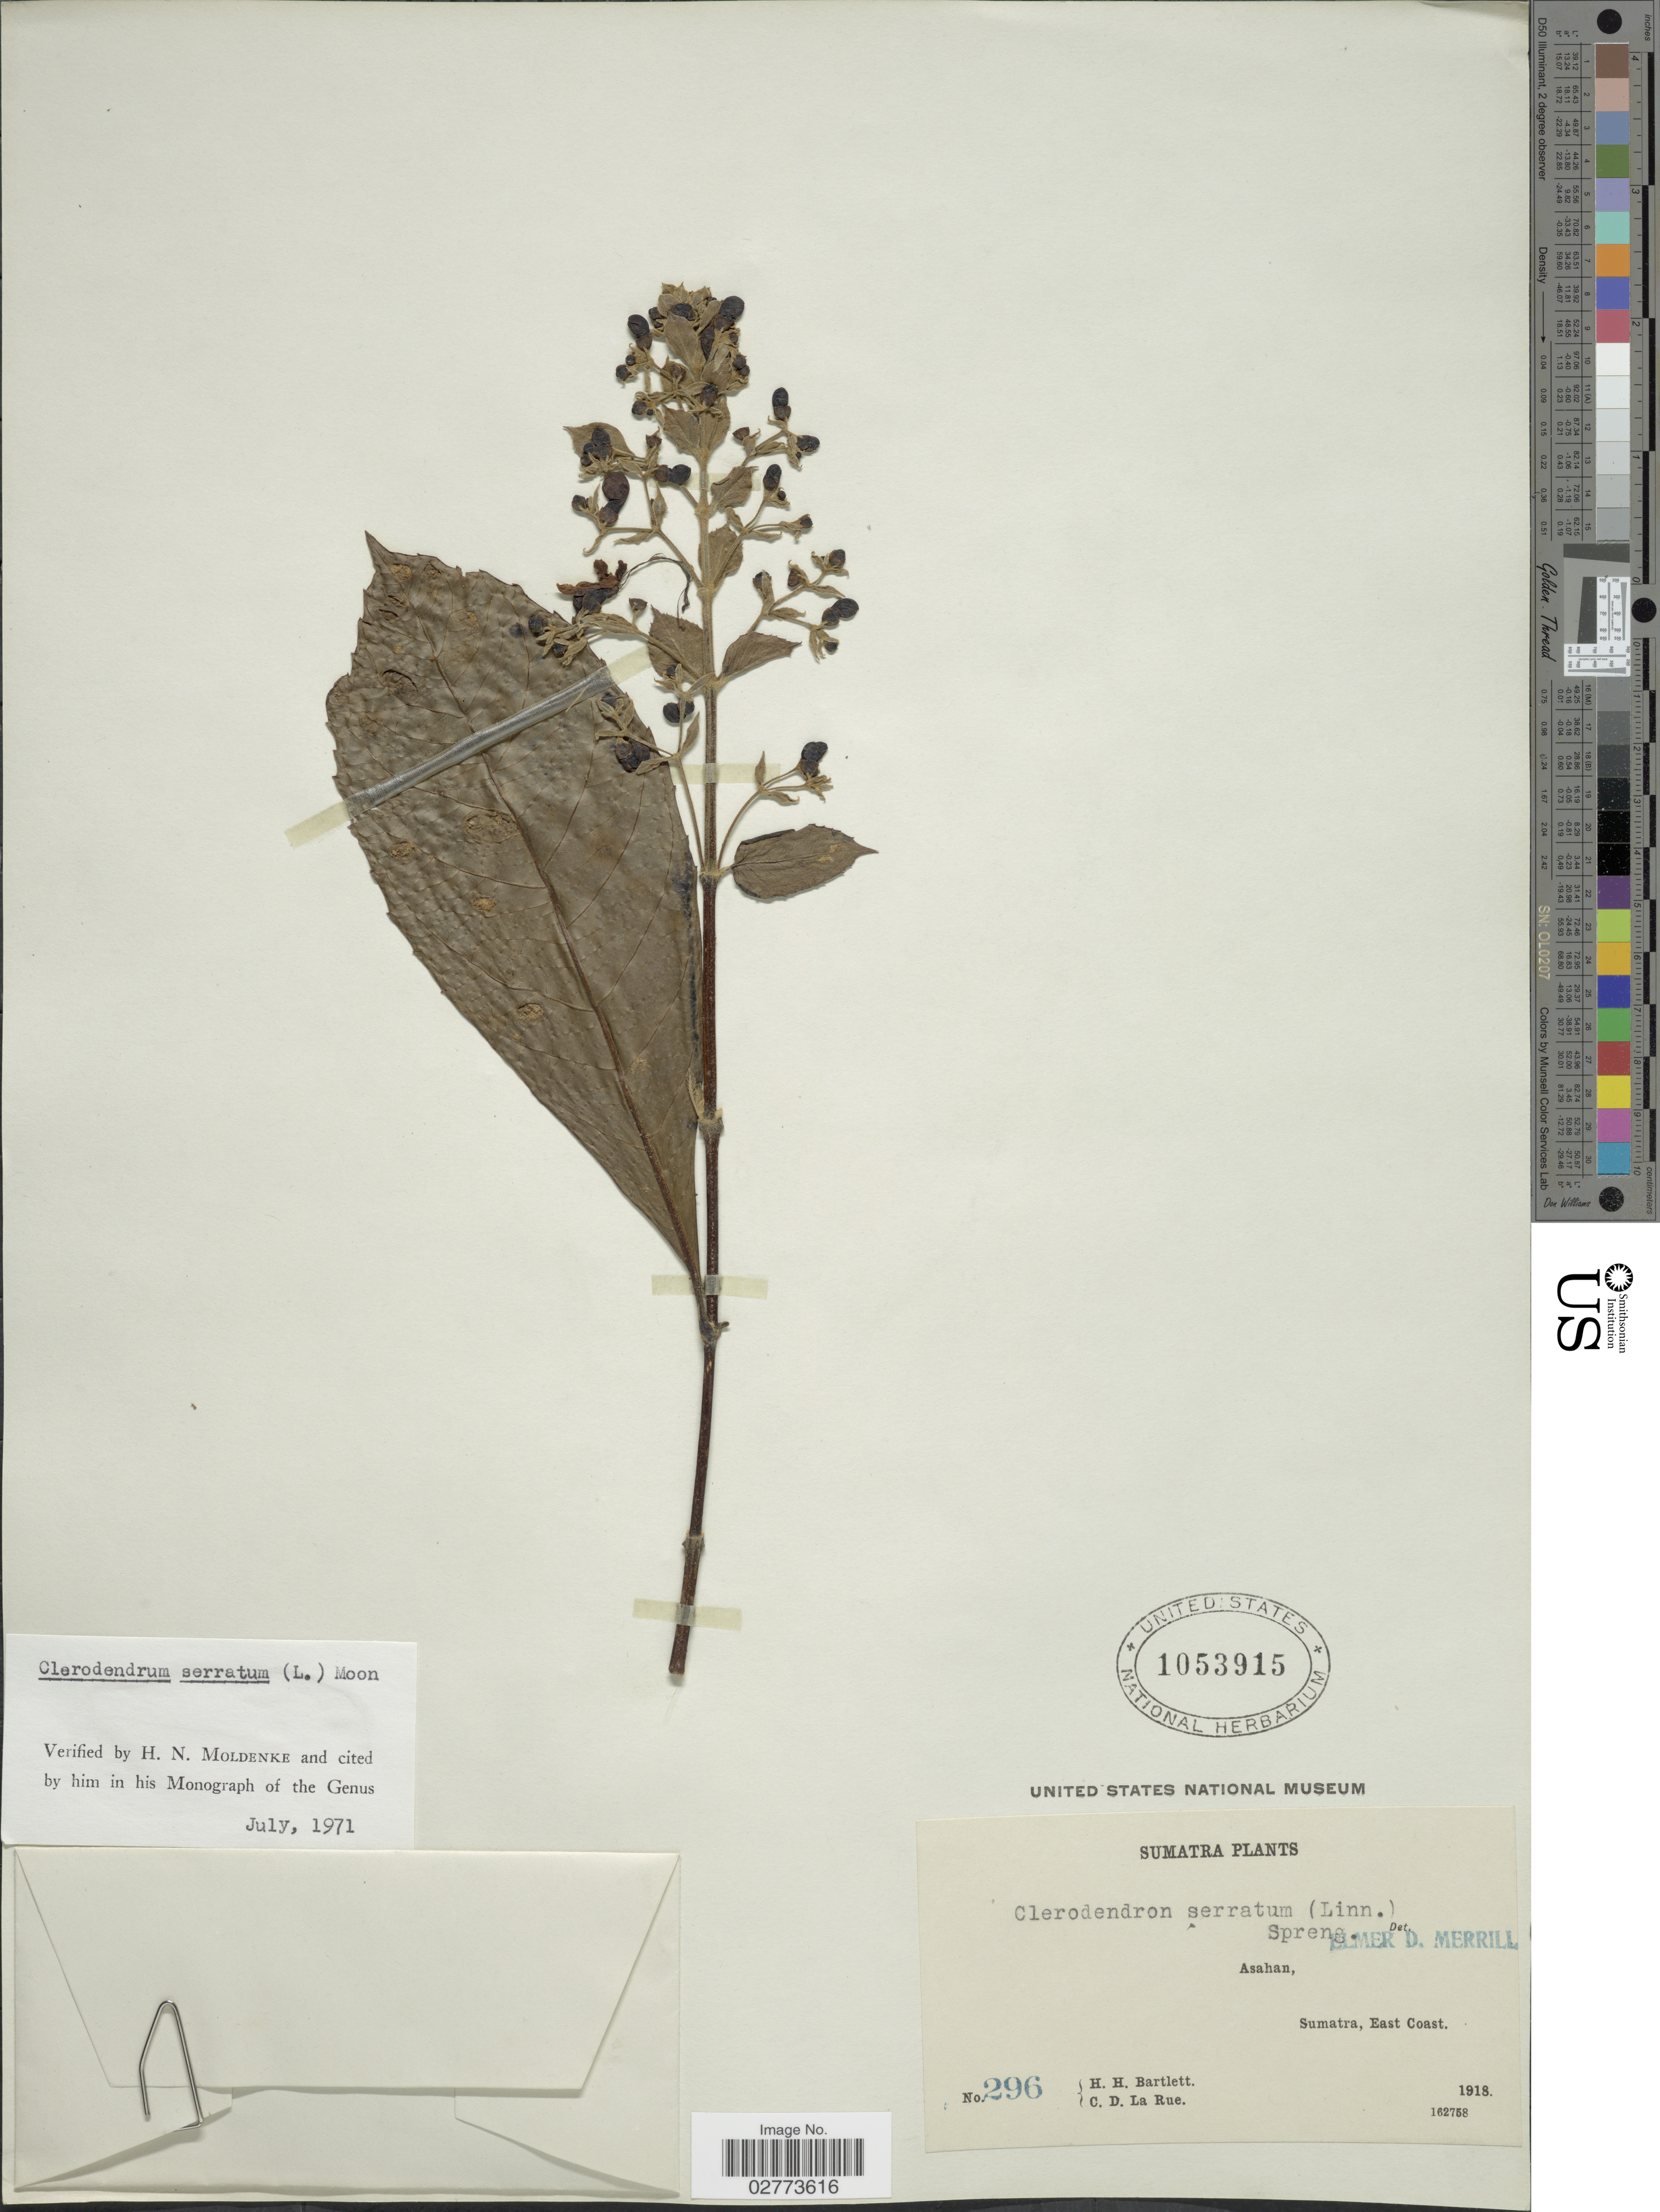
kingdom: Plantae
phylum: Tracheophyta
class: Magnoliopsida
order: Lamiales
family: Lamiaceae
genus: Clerodendrum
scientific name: Clerodendrum serratum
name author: (L.) Moon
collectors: H. H. Bartlett & C. La Rue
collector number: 296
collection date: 1918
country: Indonesia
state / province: Sumatra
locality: Asahan. East Coast.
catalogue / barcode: US 1053915